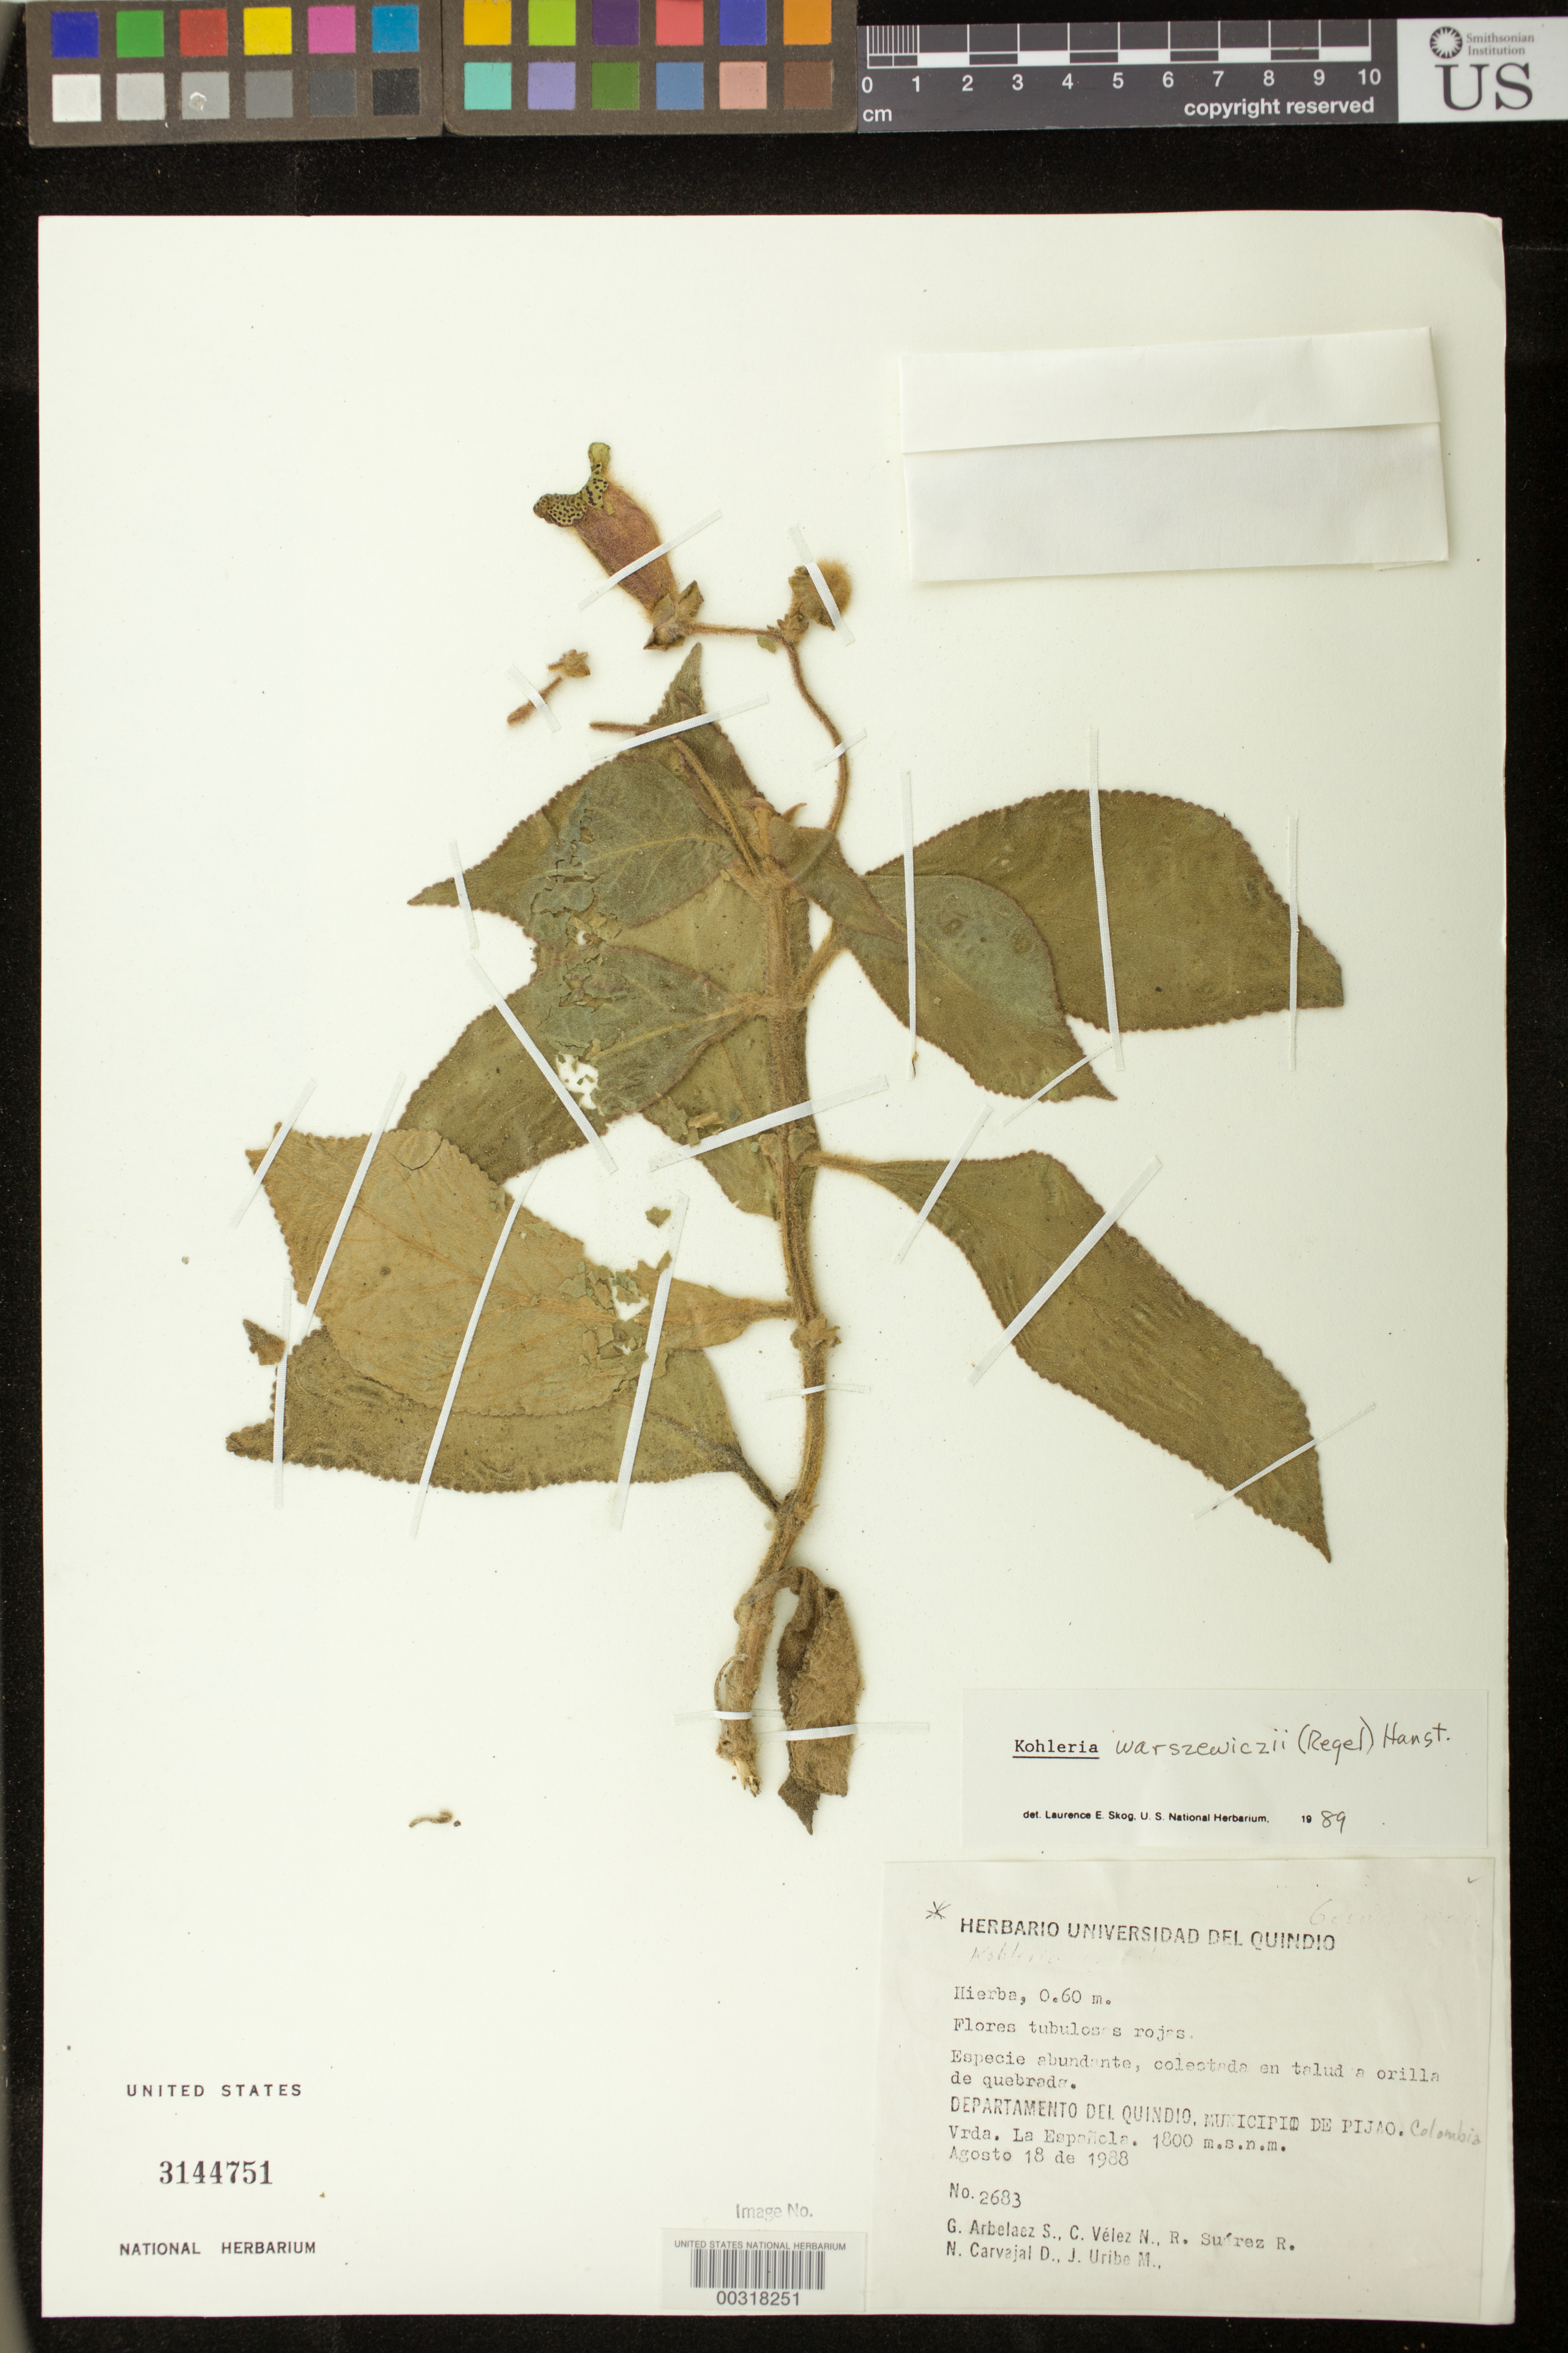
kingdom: Plantae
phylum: Tracheophyta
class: Magnoliopsida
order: Lamiales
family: Gesneriaceae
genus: Kohleria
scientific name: Kohleria warszewiczii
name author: (Regel) Hanst.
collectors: G. Arbelaez S., C. Vélez N., R. Suarez-R., N. Carvajal D. & J. Uribe M.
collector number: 2683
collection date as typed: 18 Aug 1988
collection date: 1988-08-18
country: Colombia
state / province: Quindío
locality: Mun. of Pijao, Vrda. la Espanola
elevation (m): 1800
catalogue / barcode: US 3144751